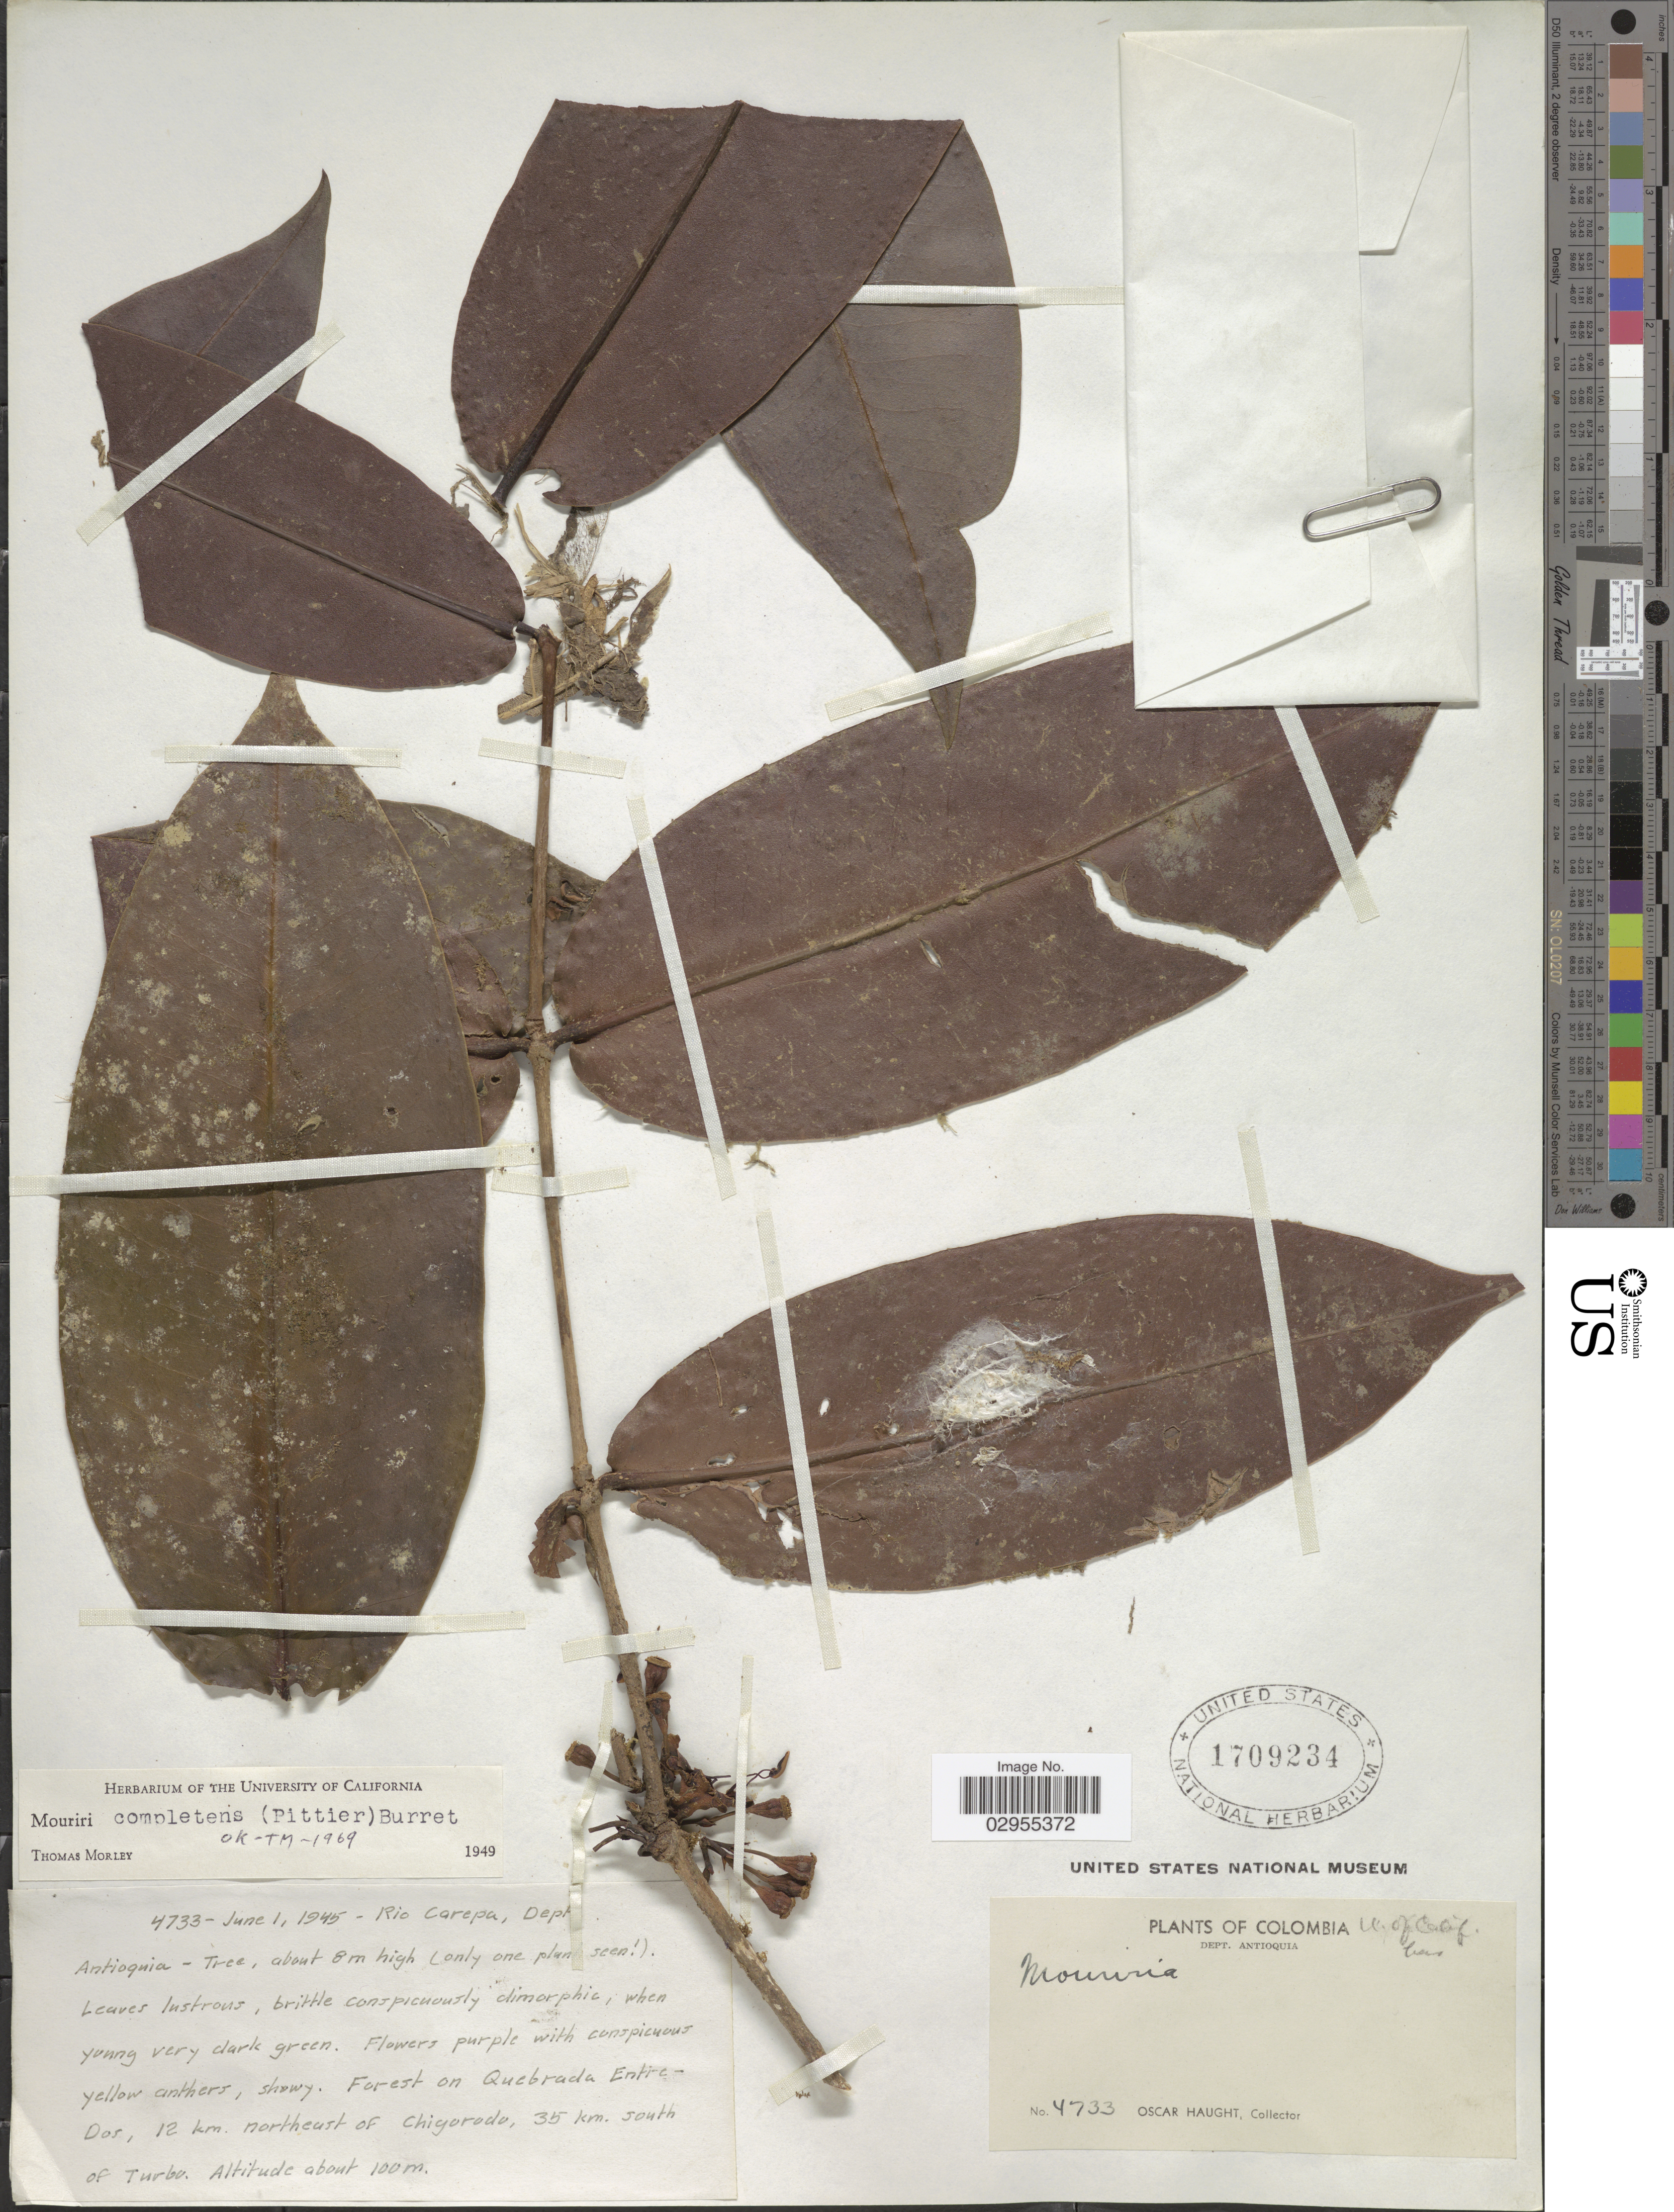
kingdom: Plantae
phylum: Tracheophyta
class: Magnoliopsida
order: Myrtales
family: Melastomataceae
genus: Mouriria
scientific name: Mouriria completens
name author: Burret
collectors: O. L. Haught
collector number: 4733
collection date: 1945-06-01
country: Colombia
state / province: Antioquia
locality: Rio Carepa, Dept. Antioquia. Forest on Quebrada Entre-Dos, 12 km. northeast of Chigorodo, 35 km. south of Turbo.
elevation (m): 100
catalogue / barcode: US 1709234